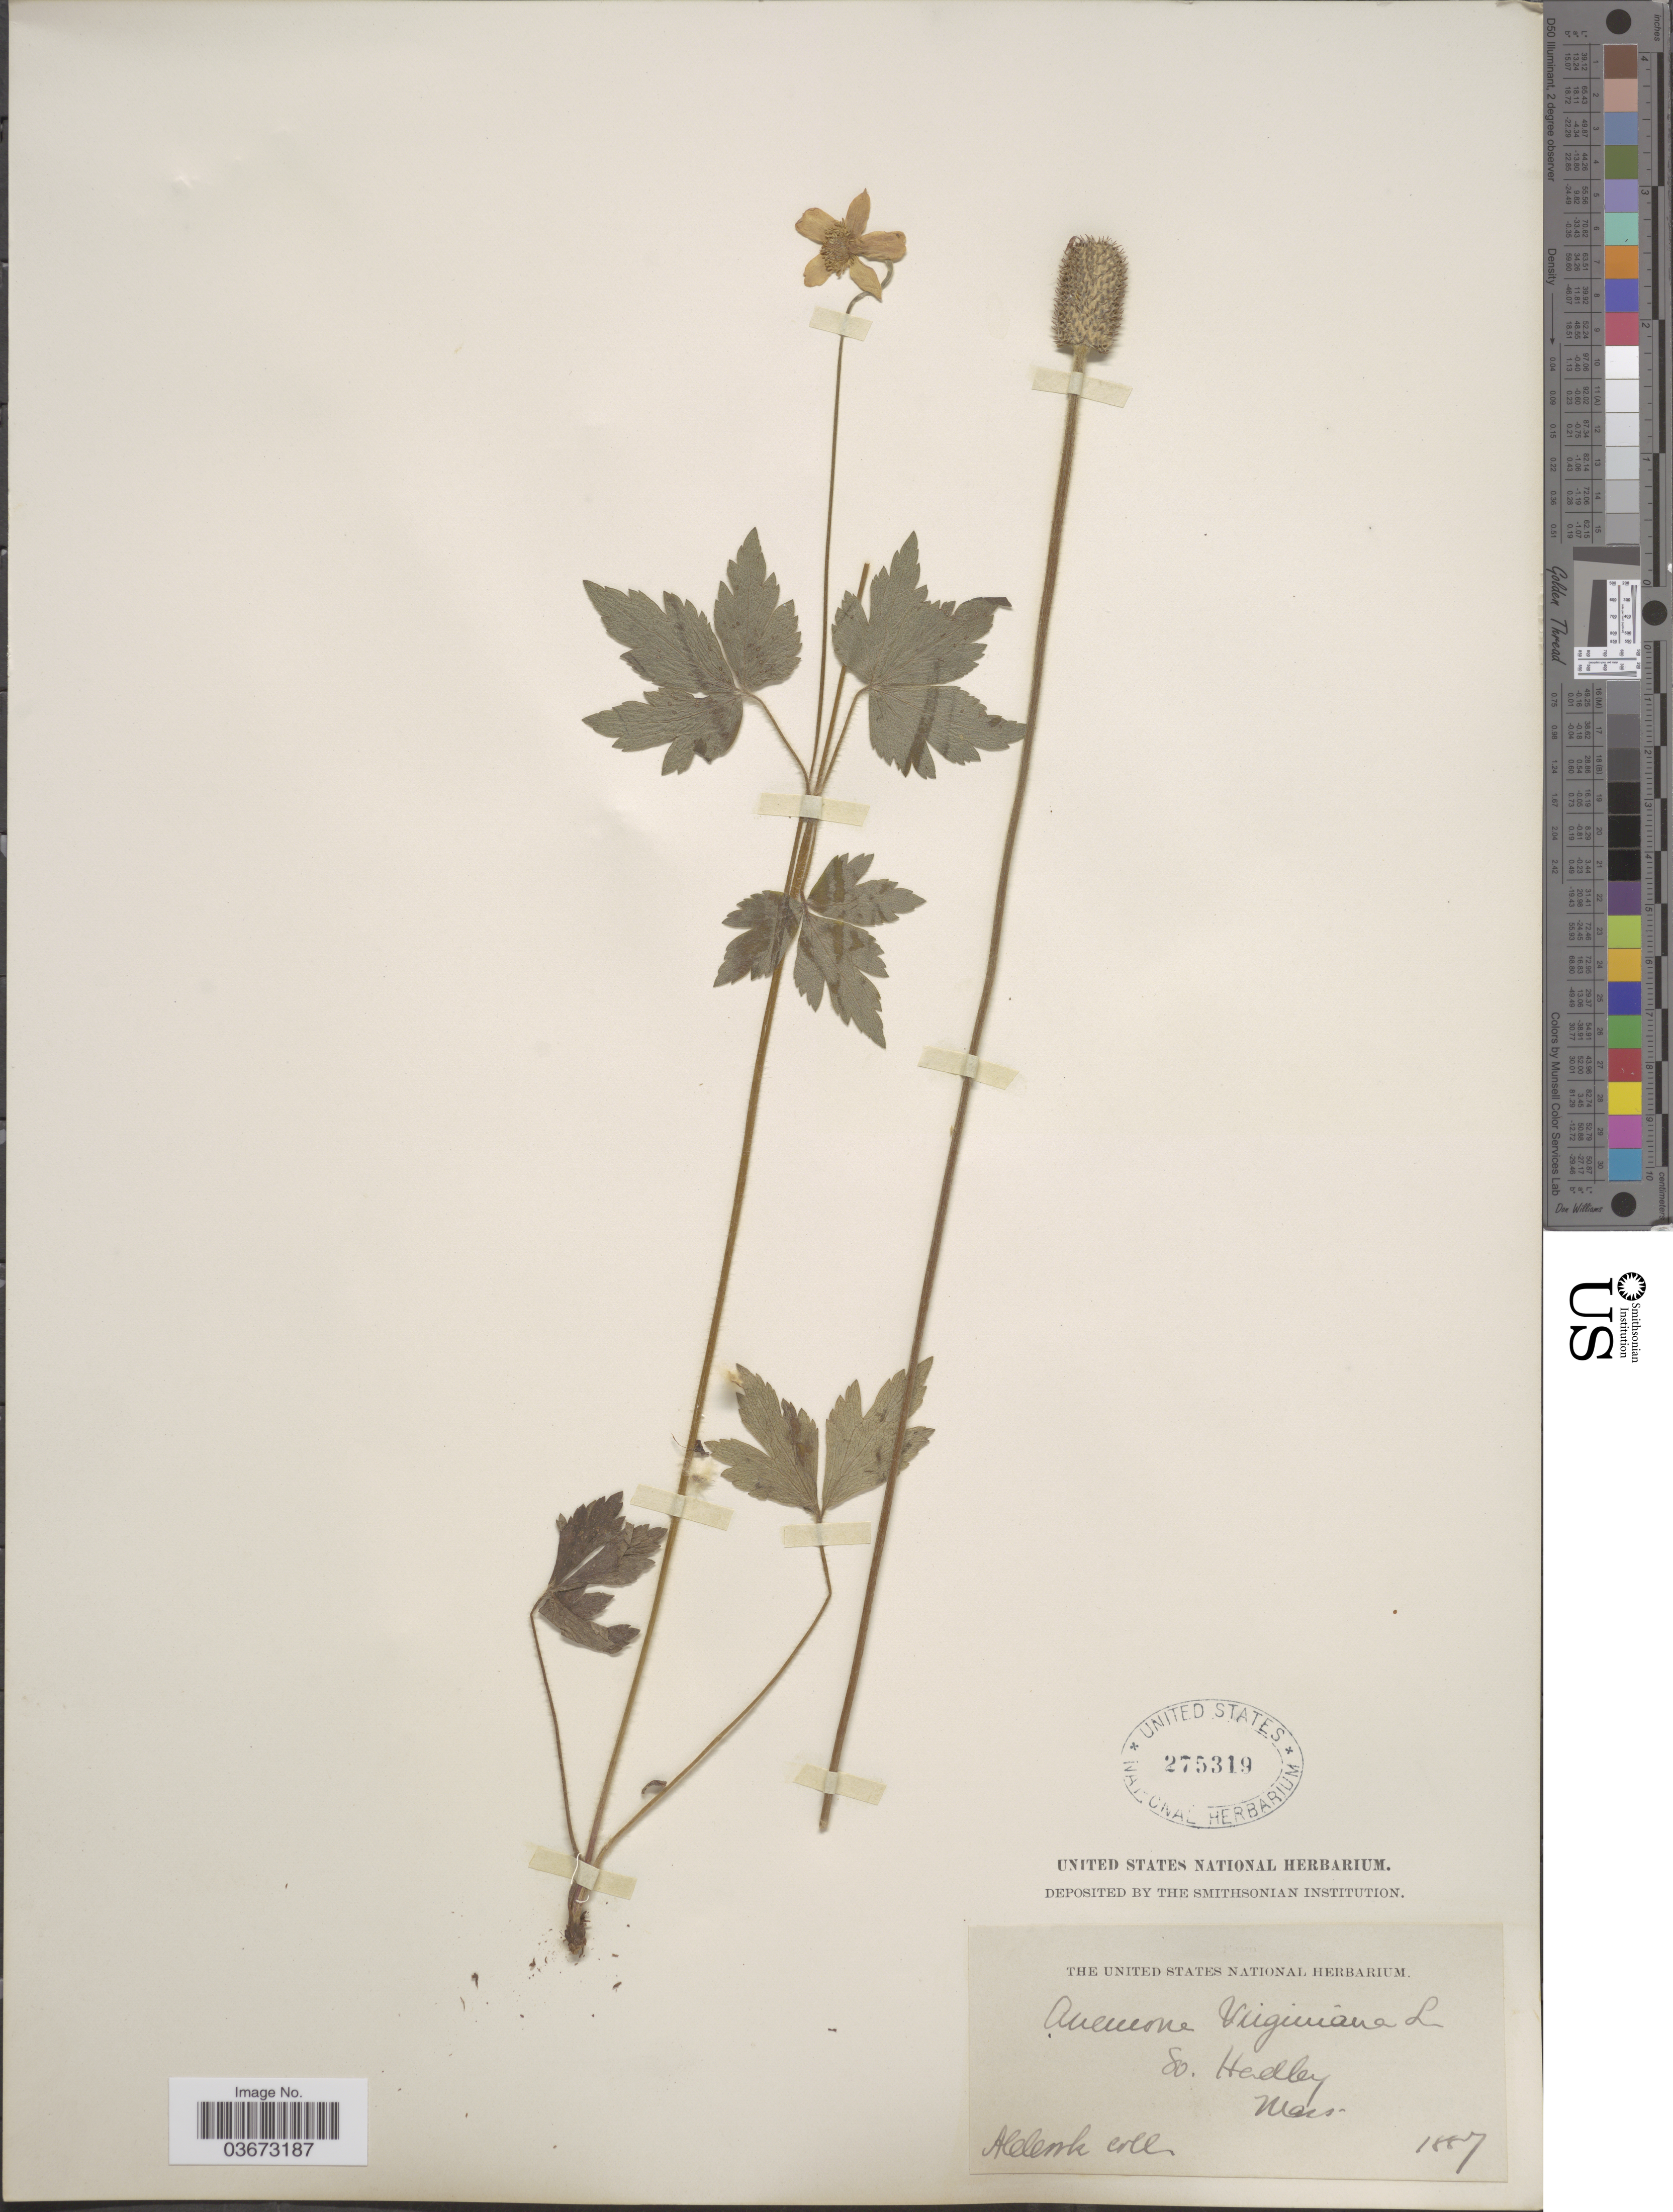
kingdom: Plantae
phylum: Tracheophyta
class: Magnoliopsida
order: Ranunculales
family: Ranunculaceae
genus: Anemone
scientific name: Anemone virginiana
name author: L.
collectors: A. Cook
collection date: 1887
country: United States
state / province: Massachusetts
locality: So. Hadley.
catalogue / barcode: US 275319